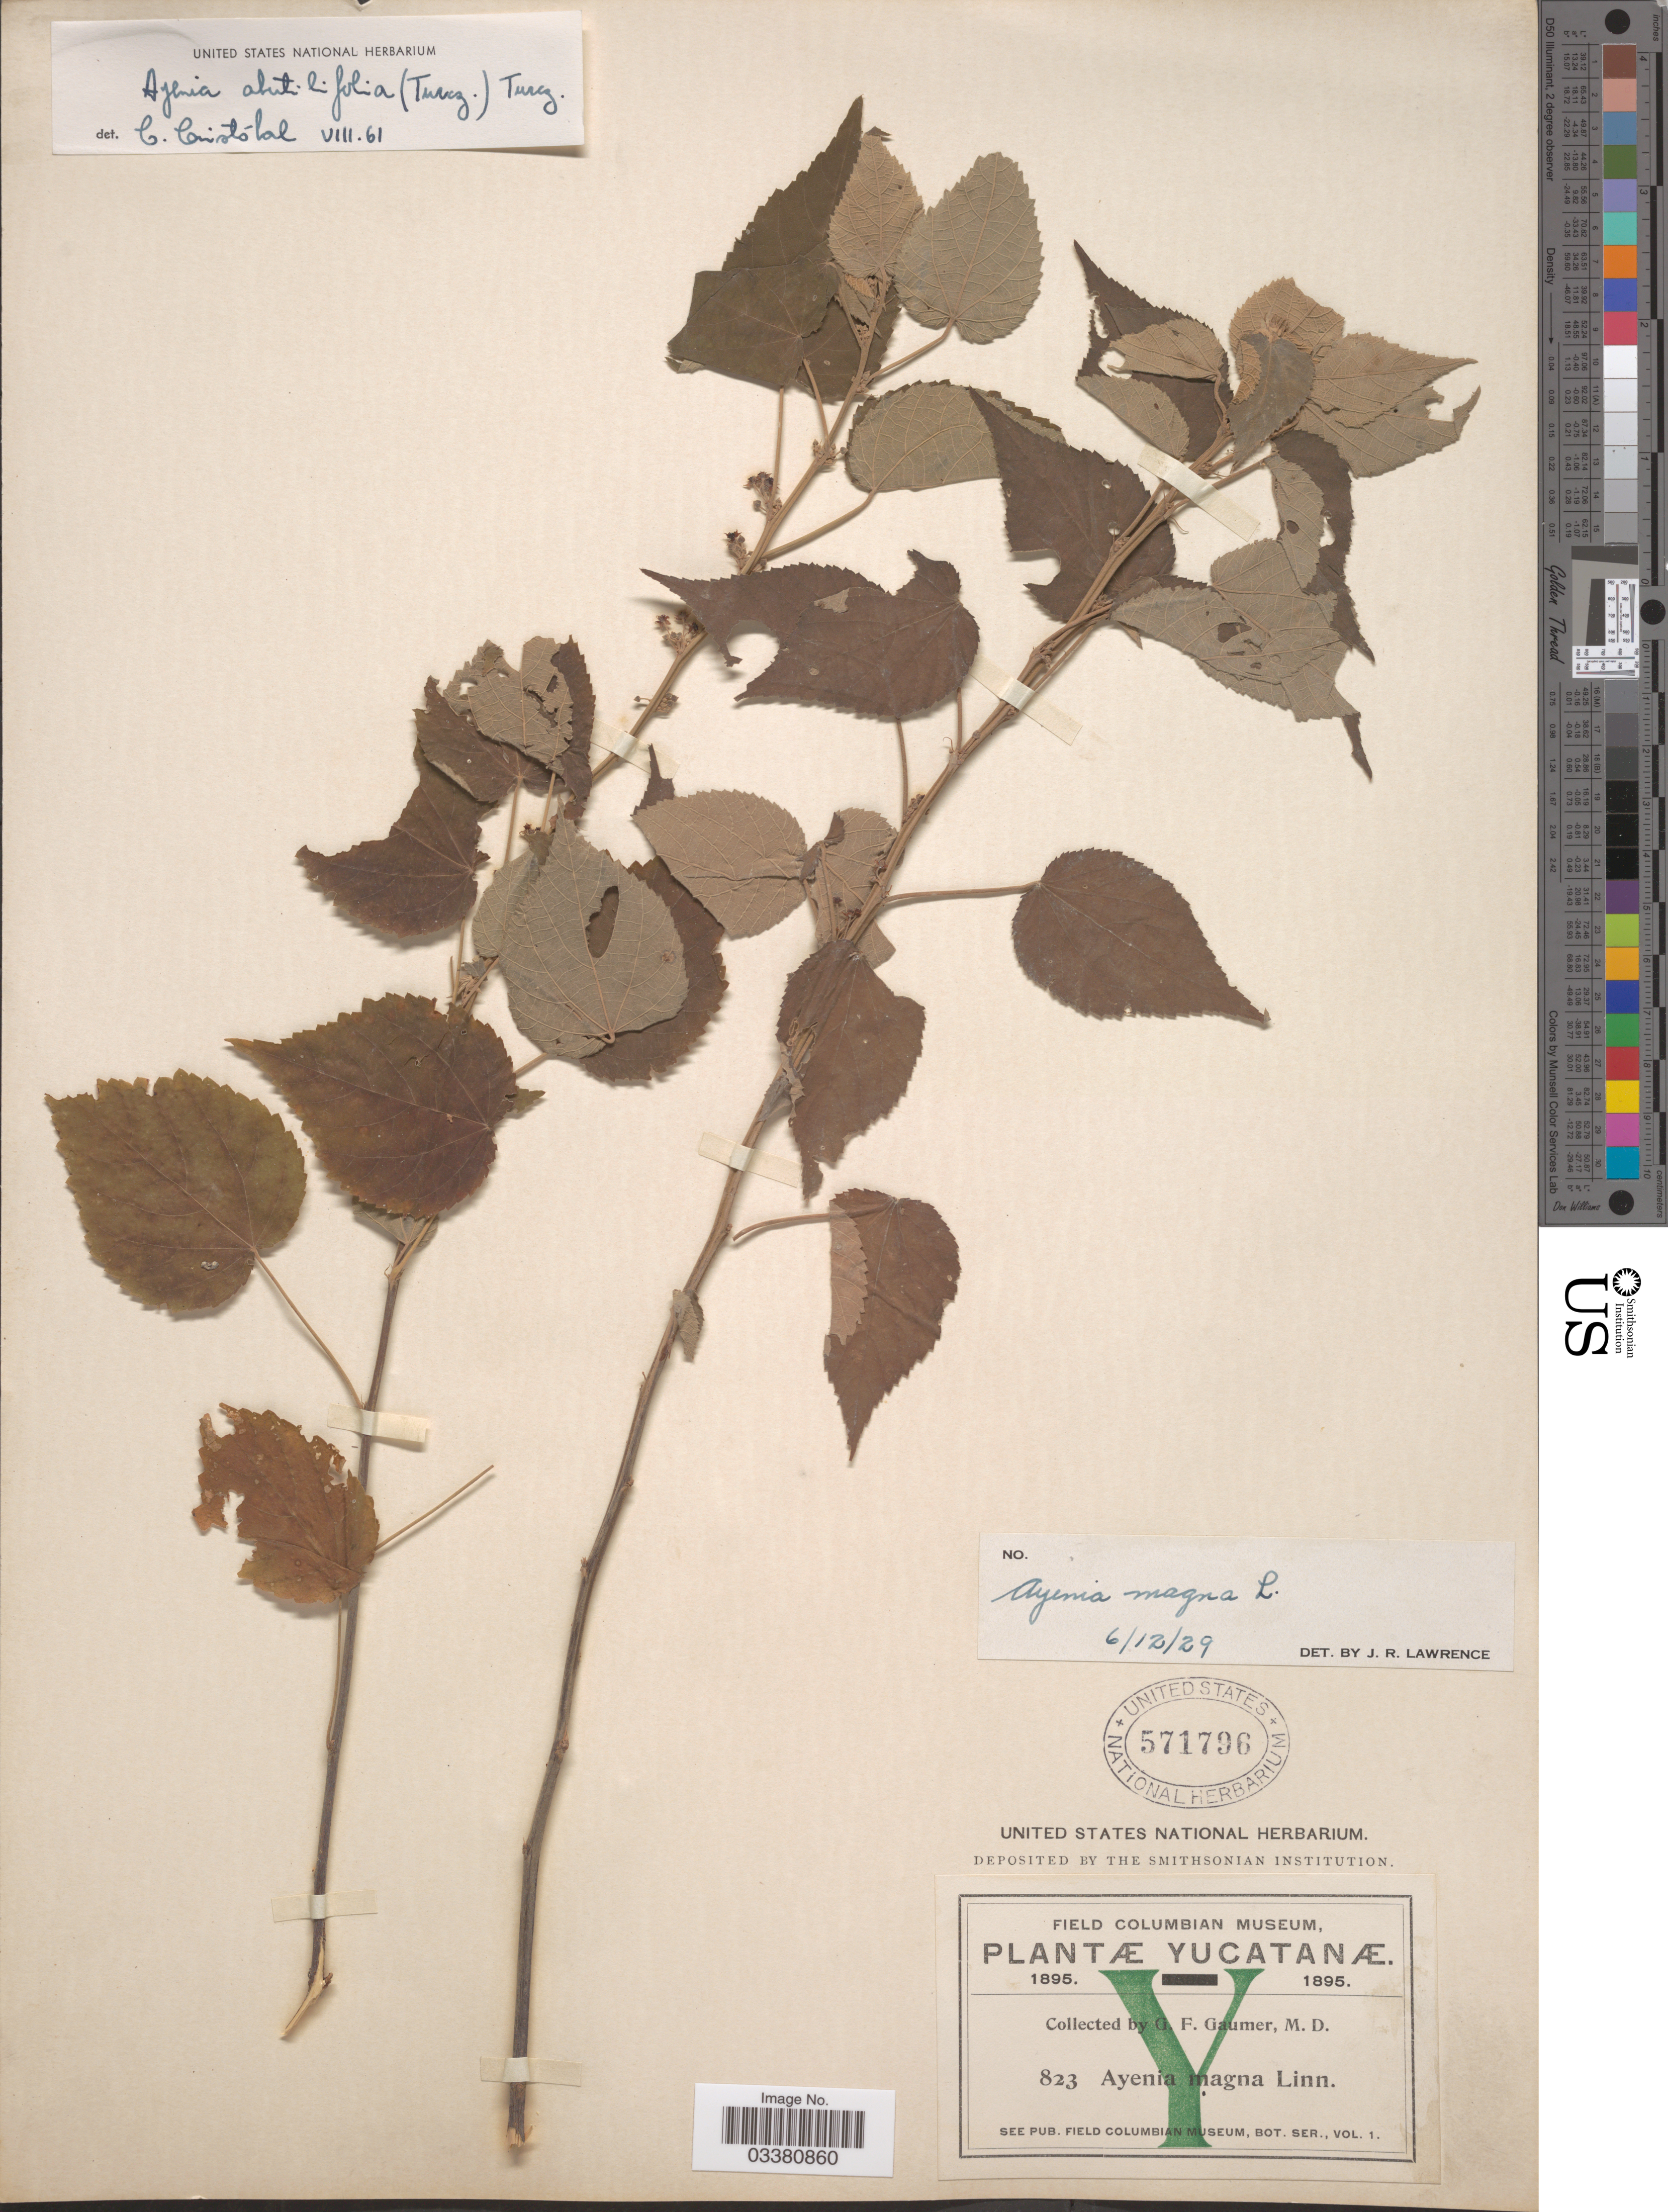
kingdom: Plantae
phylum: Tracheophyta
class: Magnoliopsida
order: Malvales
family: Malvaceae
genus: Ayenia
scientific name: Ayenia abutilifolia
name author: (Turcz.) Turcz.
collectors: G. F. Gaumer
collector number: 823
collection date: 1895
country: Mexico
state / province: Yucatán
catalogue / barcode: US 571796